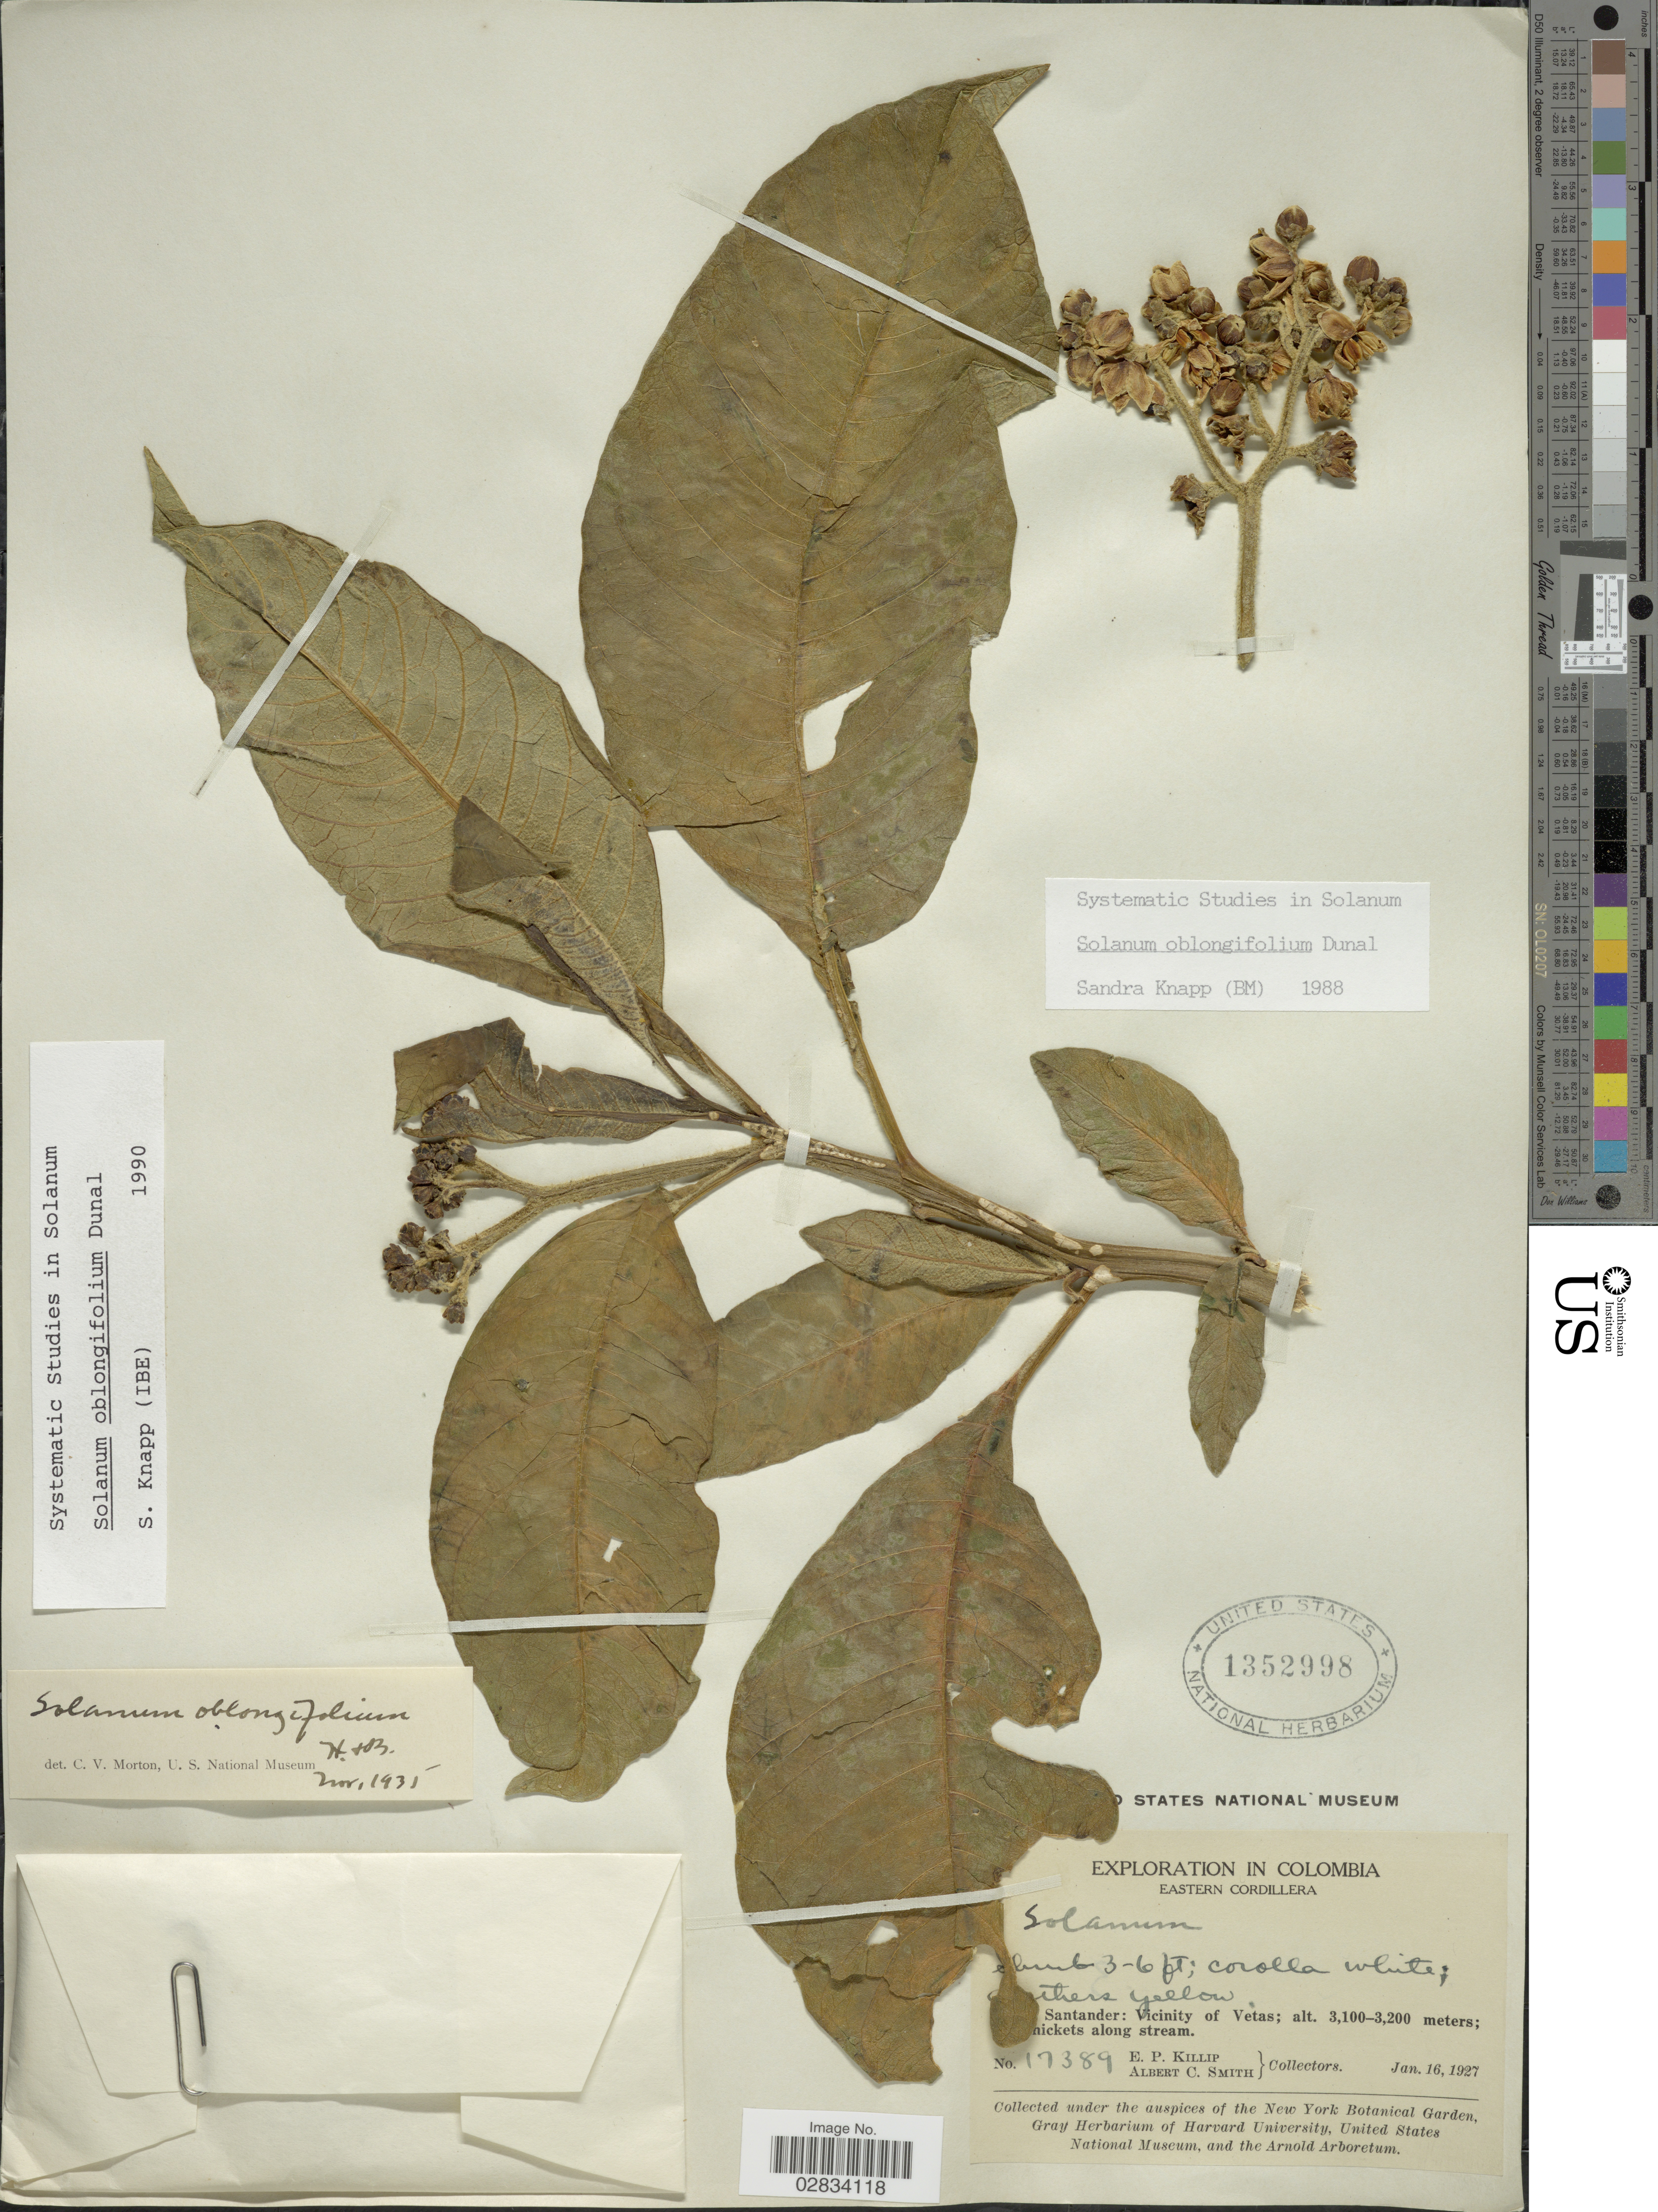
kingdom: Plantae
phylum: Tracheophyta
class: Magnoliopsida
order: Solanales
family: Solanaceae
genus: Solanum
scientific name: Solanum oblongifolium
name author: Duval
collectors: E. P. Killip & A. C. Smith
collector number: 17389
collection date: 1927-01-16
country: Colombia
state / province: Santander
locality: Eastern Cordillera; Vicinity of Vetas.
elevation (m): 3100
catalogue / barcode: US 1352998